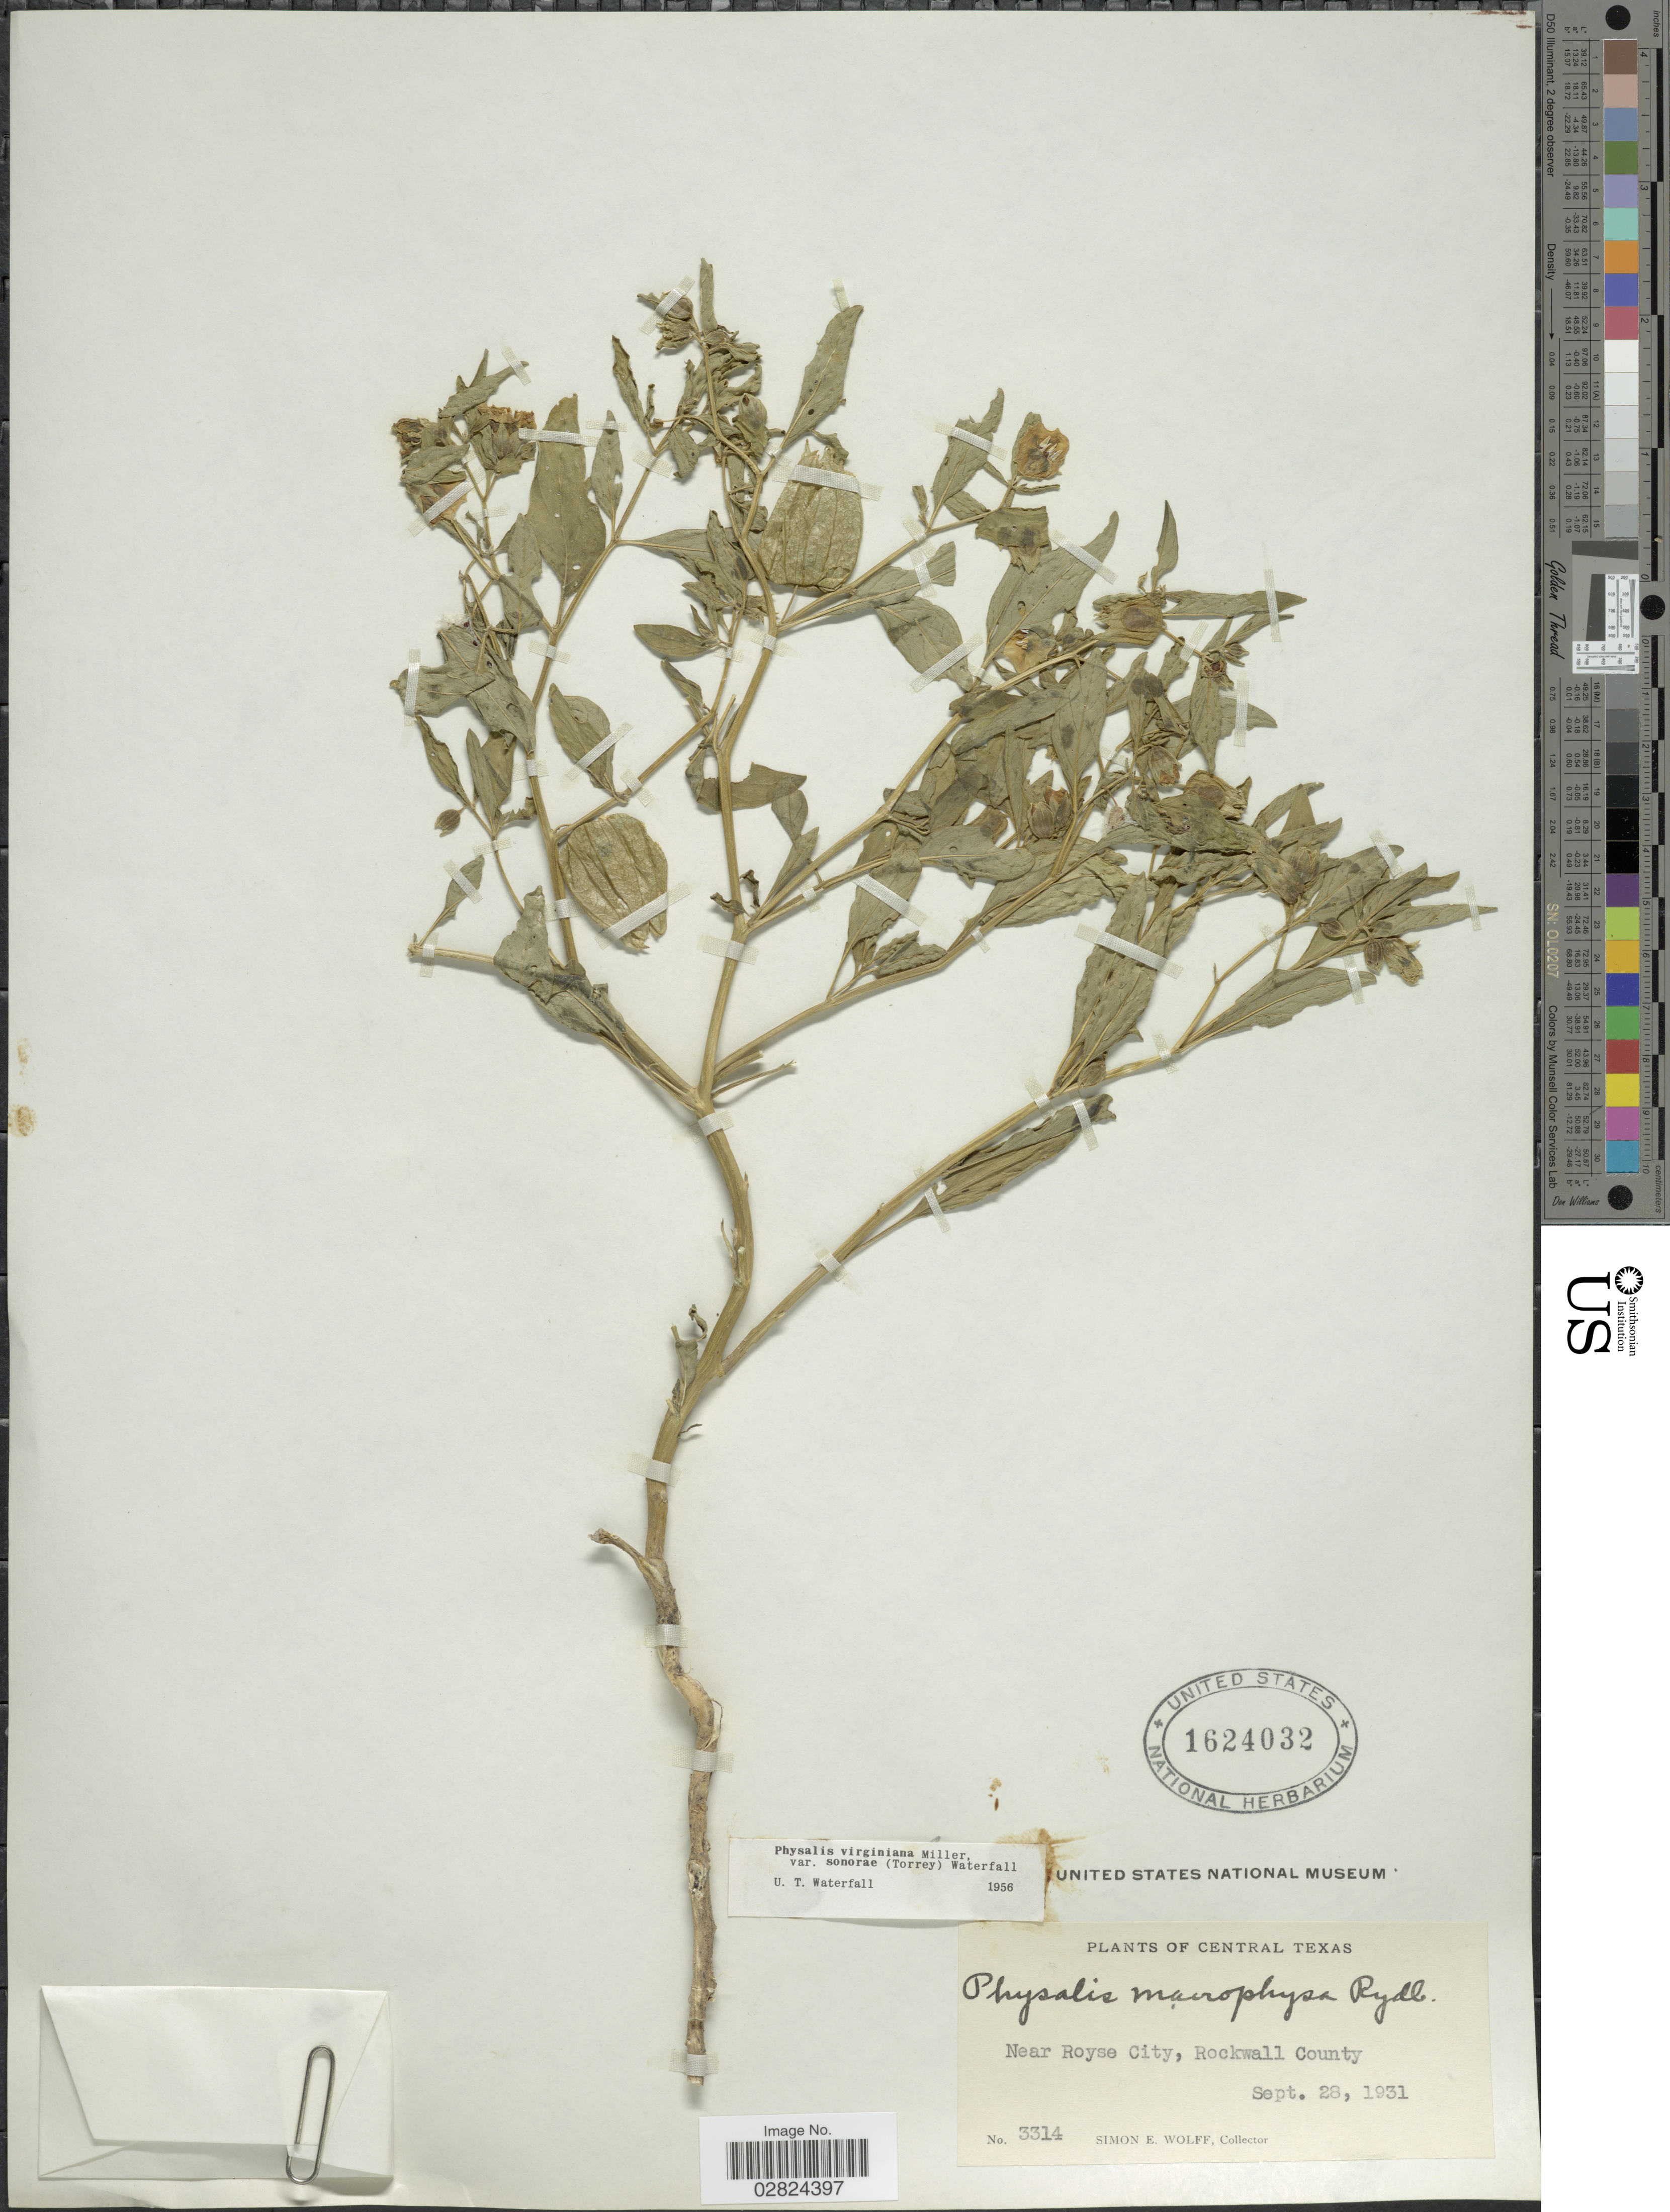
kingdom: Plantae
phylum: Tracheophyta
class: Magnoliopsida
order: Solanales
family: Solanaceae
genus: Physalis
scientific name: Physalis virginiana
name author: Mill.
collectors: S. E. Wolff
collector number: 3314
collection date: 1931-09-28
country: United States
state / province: Texas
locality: Central Texas, near Royse City, Rockwall County.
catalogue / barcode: US 1624032